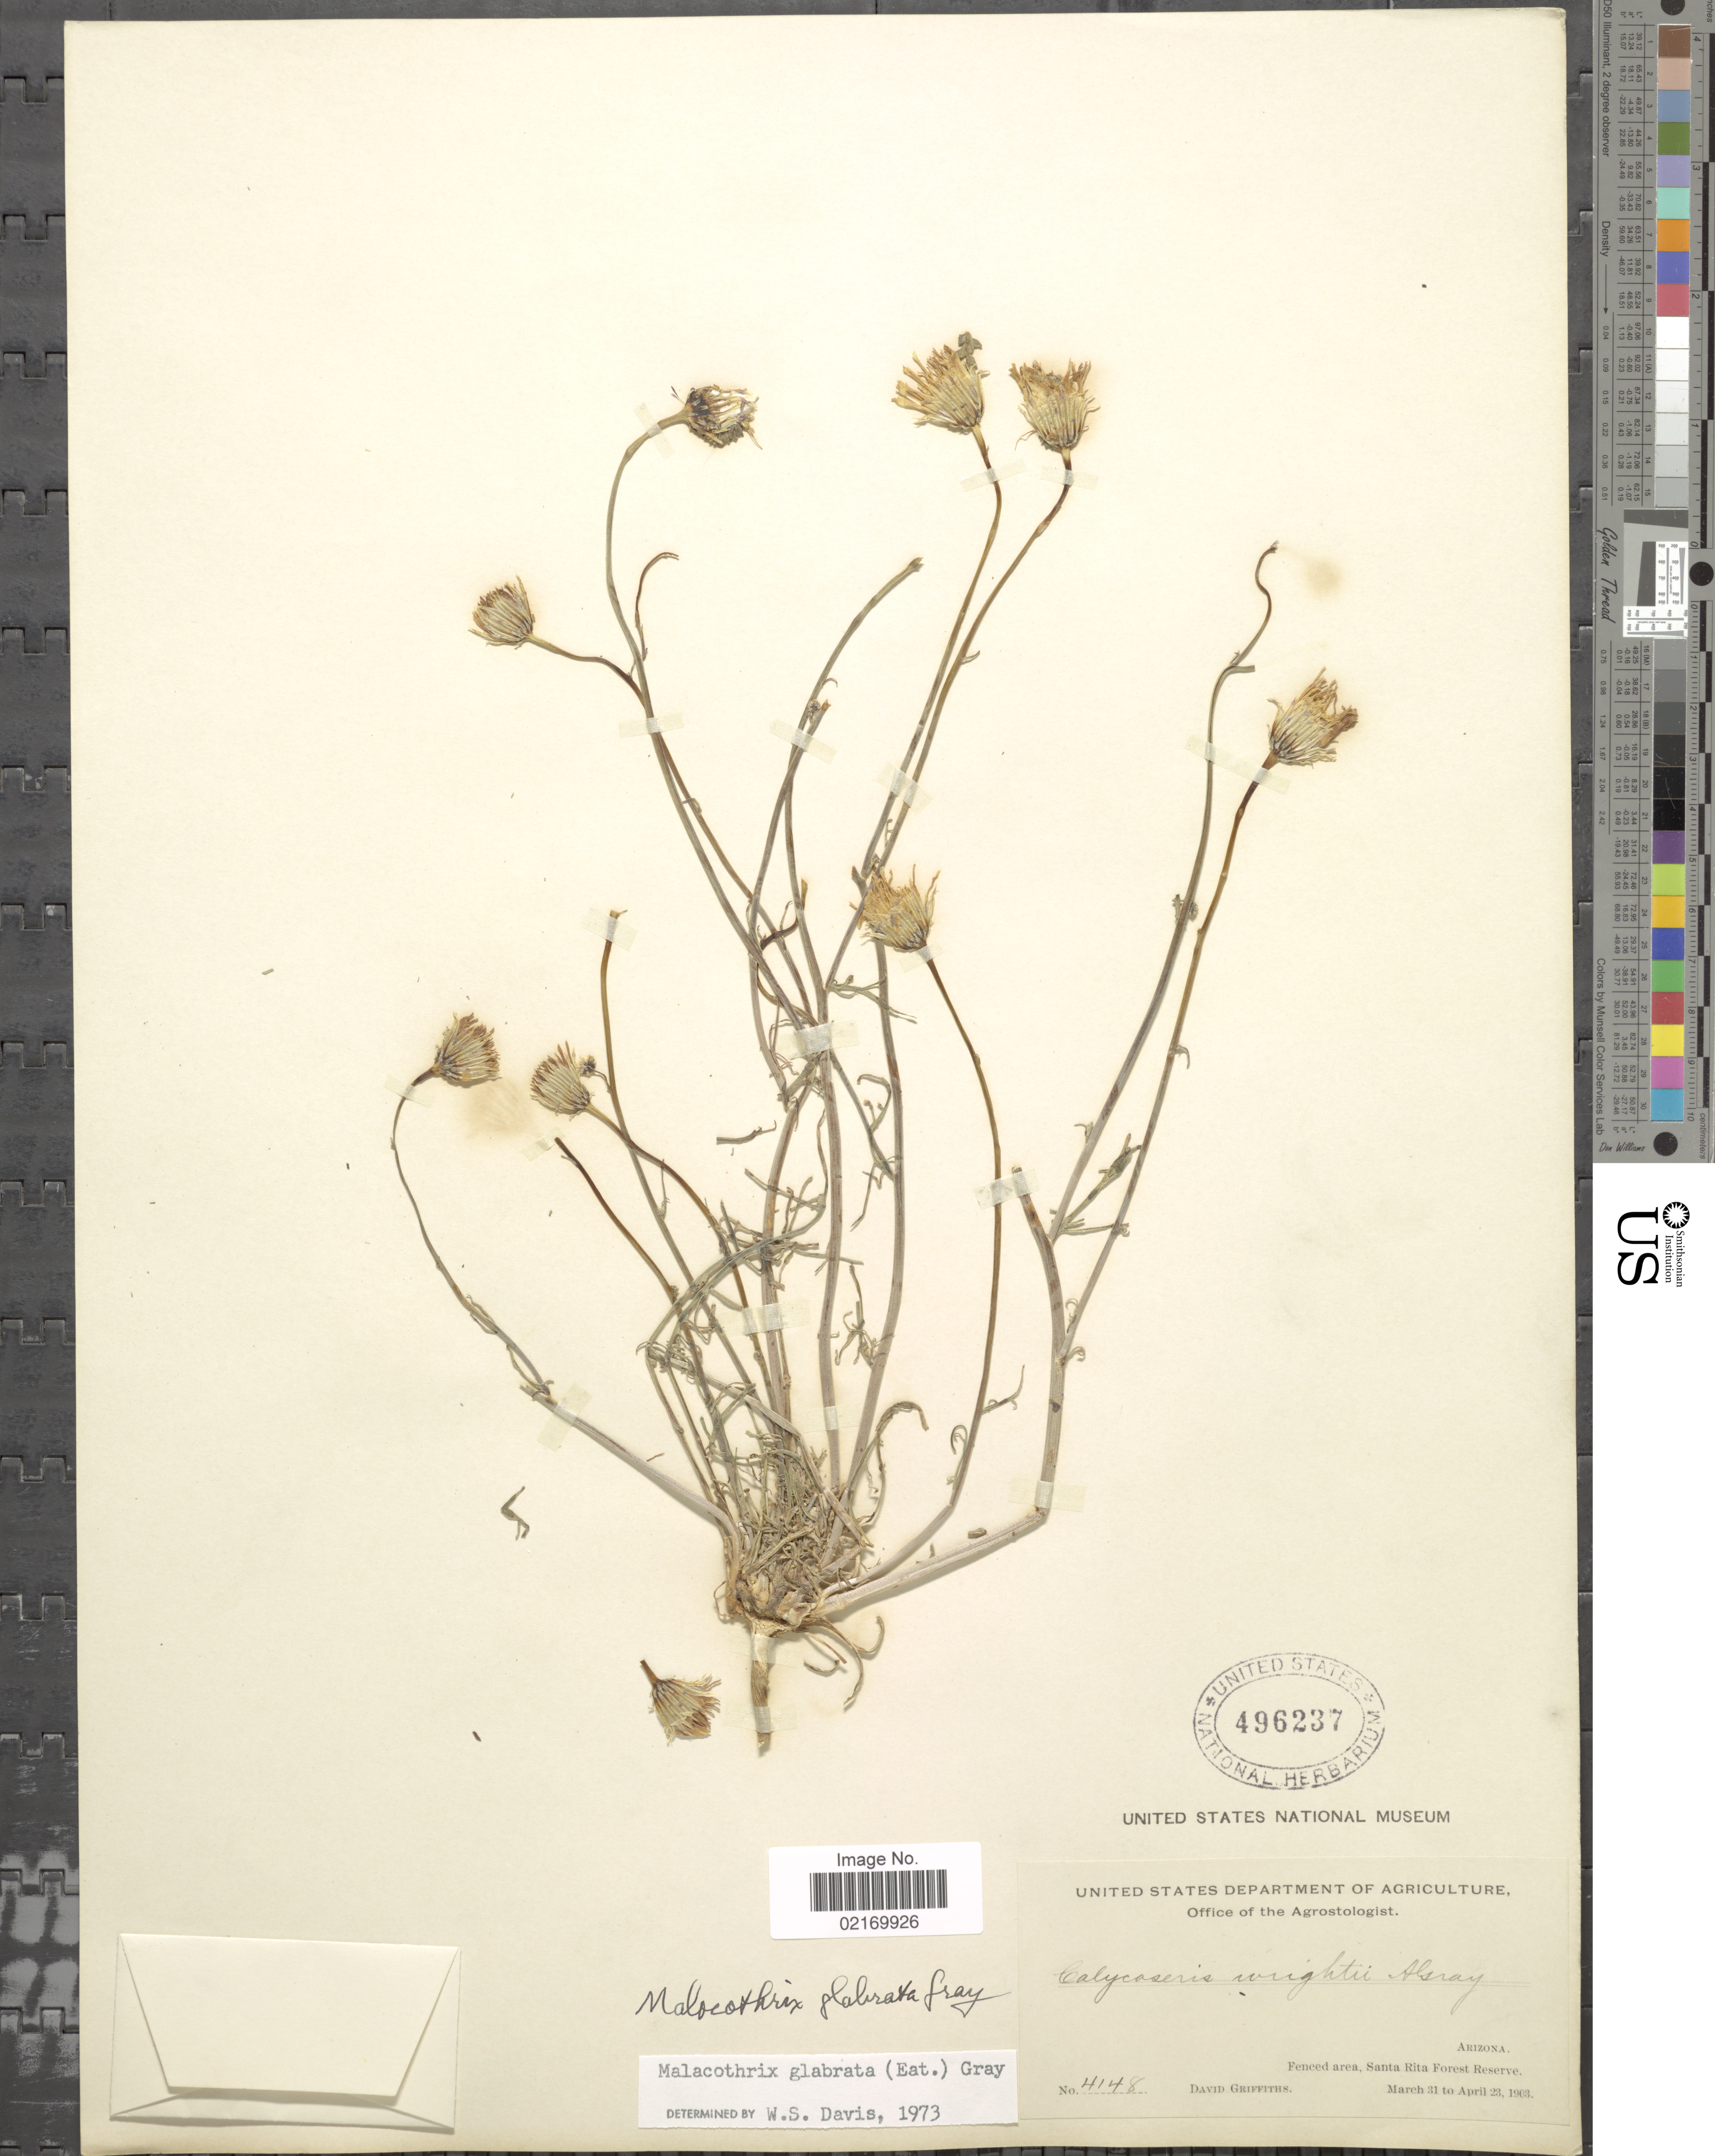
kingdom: Plantae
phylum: Tracheophyta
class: Magnoliopsida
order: Asterales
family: Asteraceae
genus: Malacothrix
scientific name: Malacothrix glabrata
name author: (A. Gray ex D.C. Eaton) A. Gray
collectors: D. Griffiths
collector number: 4148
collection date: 1903-03-31/1903-04-23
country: United States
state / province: Arizona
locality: Santa Rita Forest Reserve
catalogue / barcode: US 496237